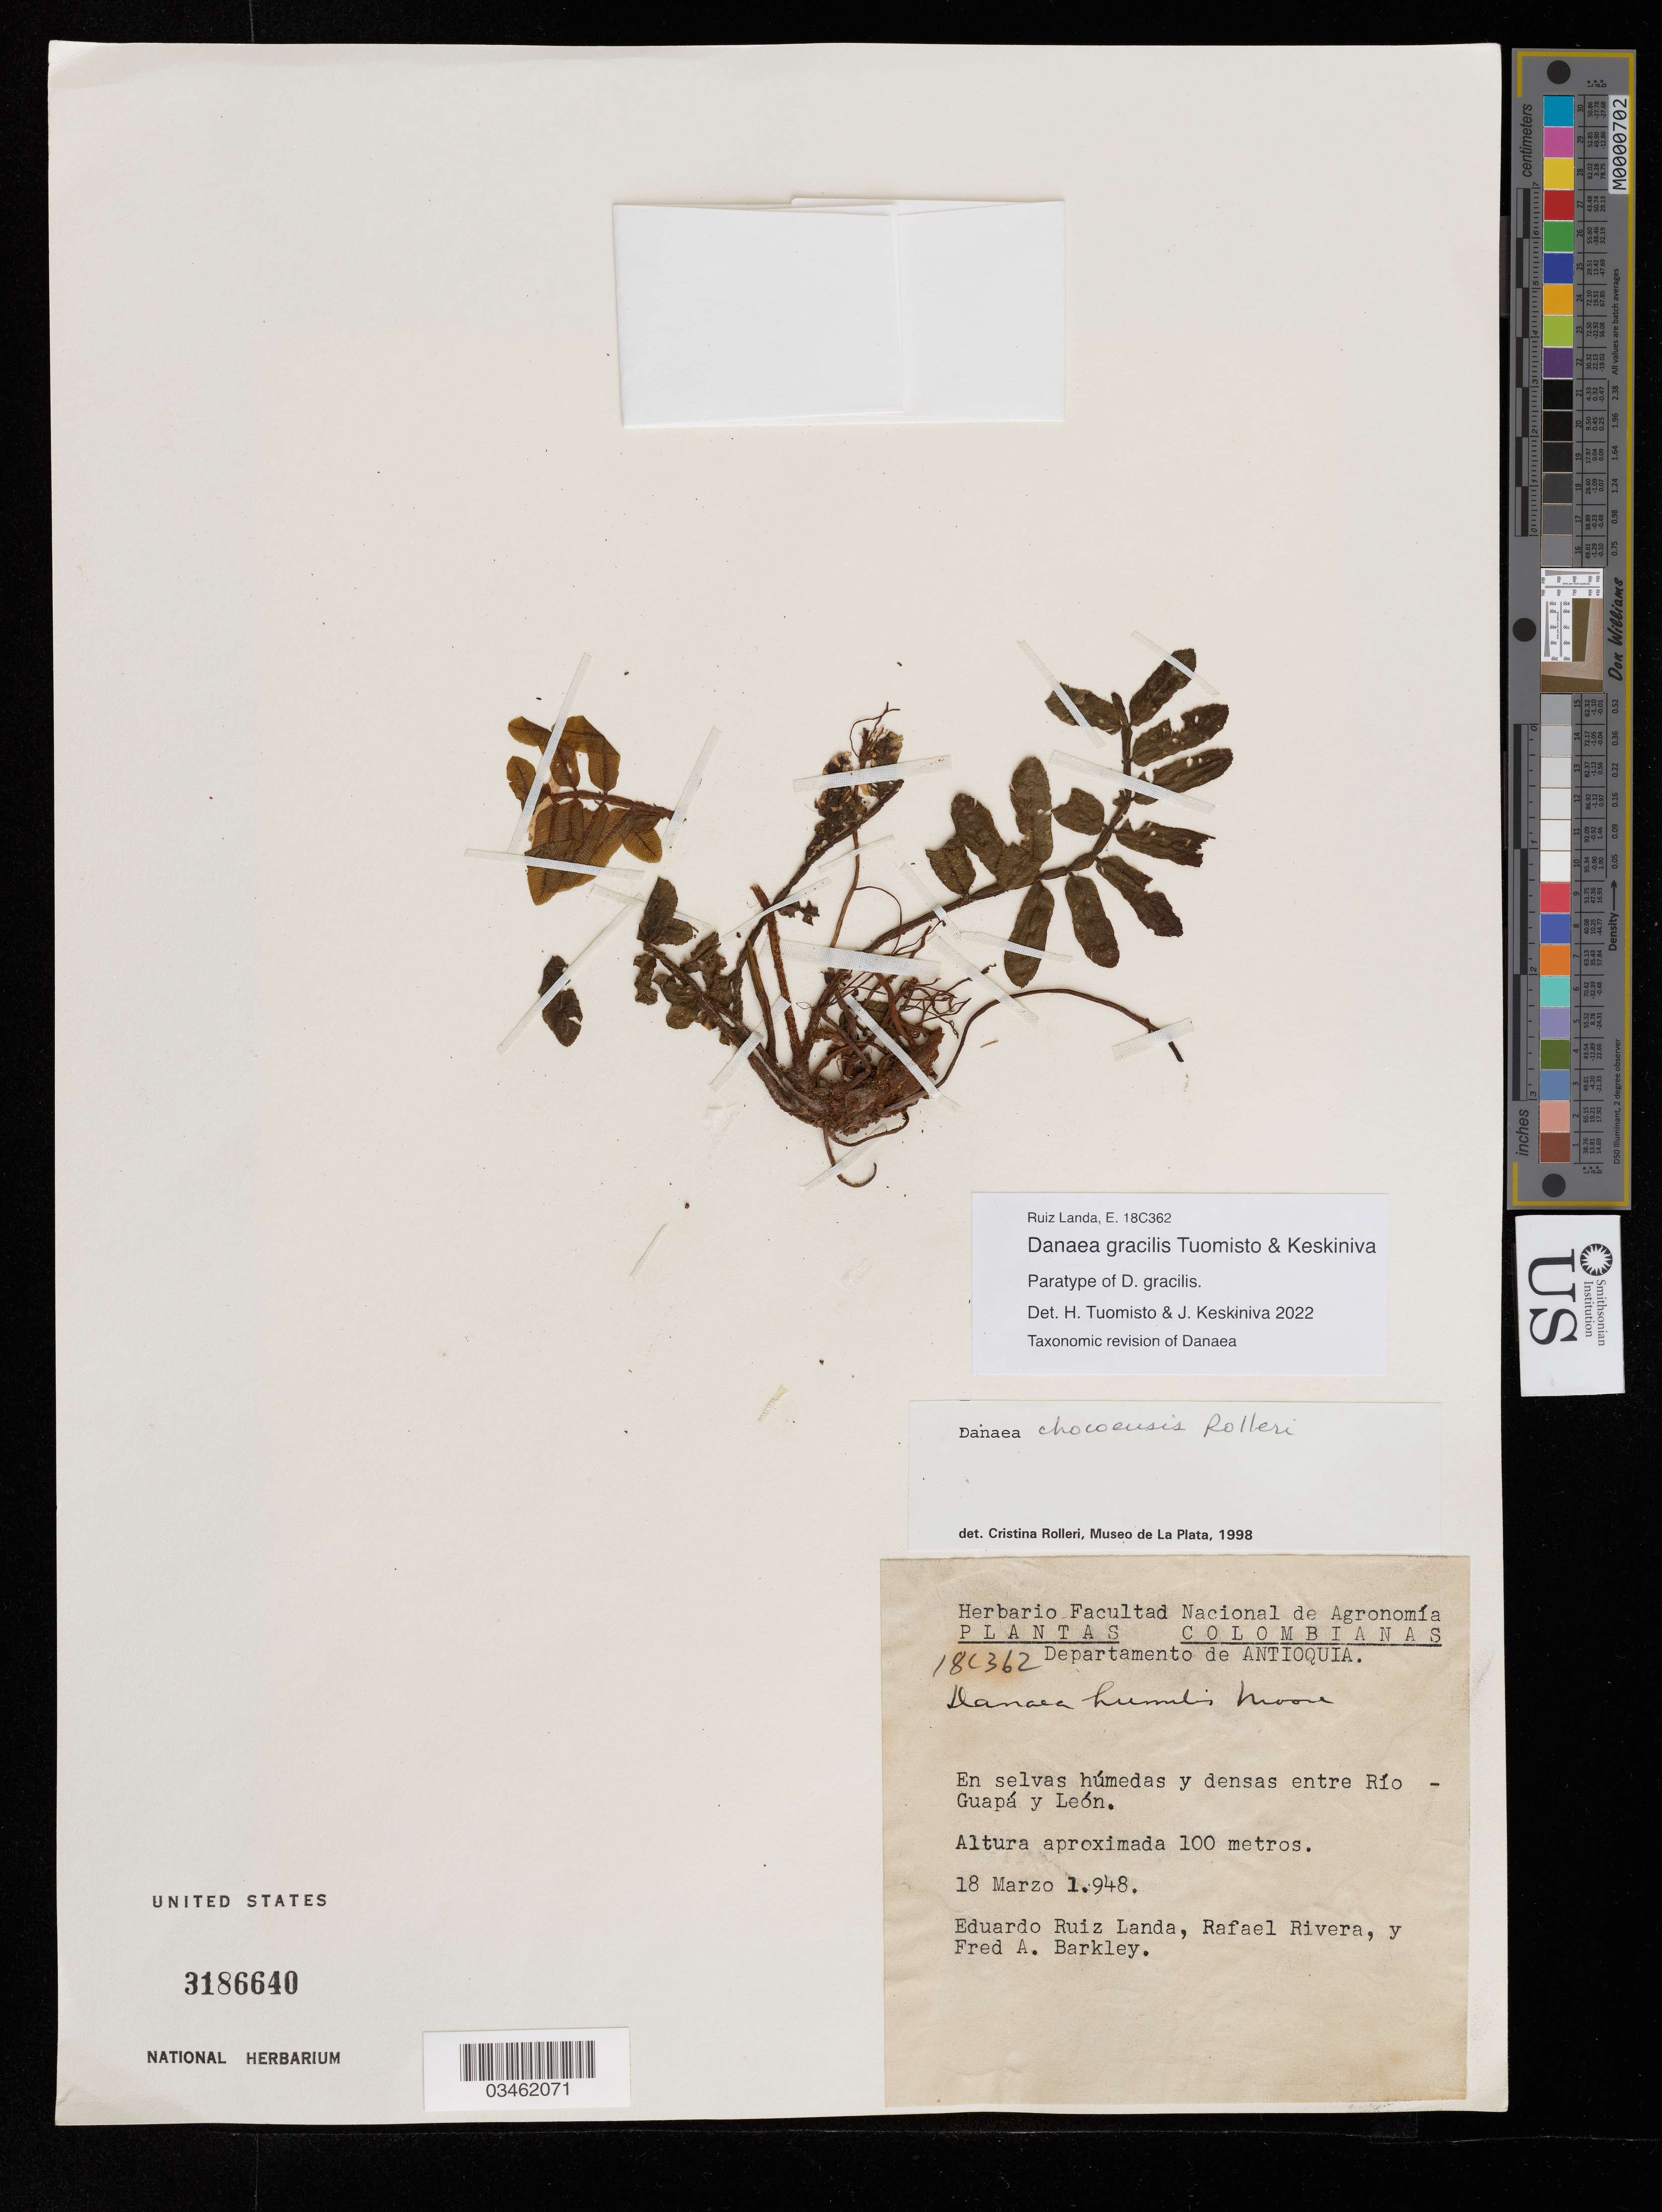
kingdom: Plantae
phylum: Tracheophyta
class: Polypodiopsida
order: Marattiales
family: Marattiaceae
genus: Danaea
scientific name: Danaea gracilis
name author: Tuomisto & Keskiniva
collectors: E. Ruiz Landa, R. Rivera & F. A. Barkley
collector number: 18C362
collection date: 1948-03-18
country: Colombia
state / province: Antioquia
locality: Departamento de Antioquia. En selvas húmedas y densas entre Río Guapá y León.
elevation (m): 100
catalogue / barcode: US 3186640